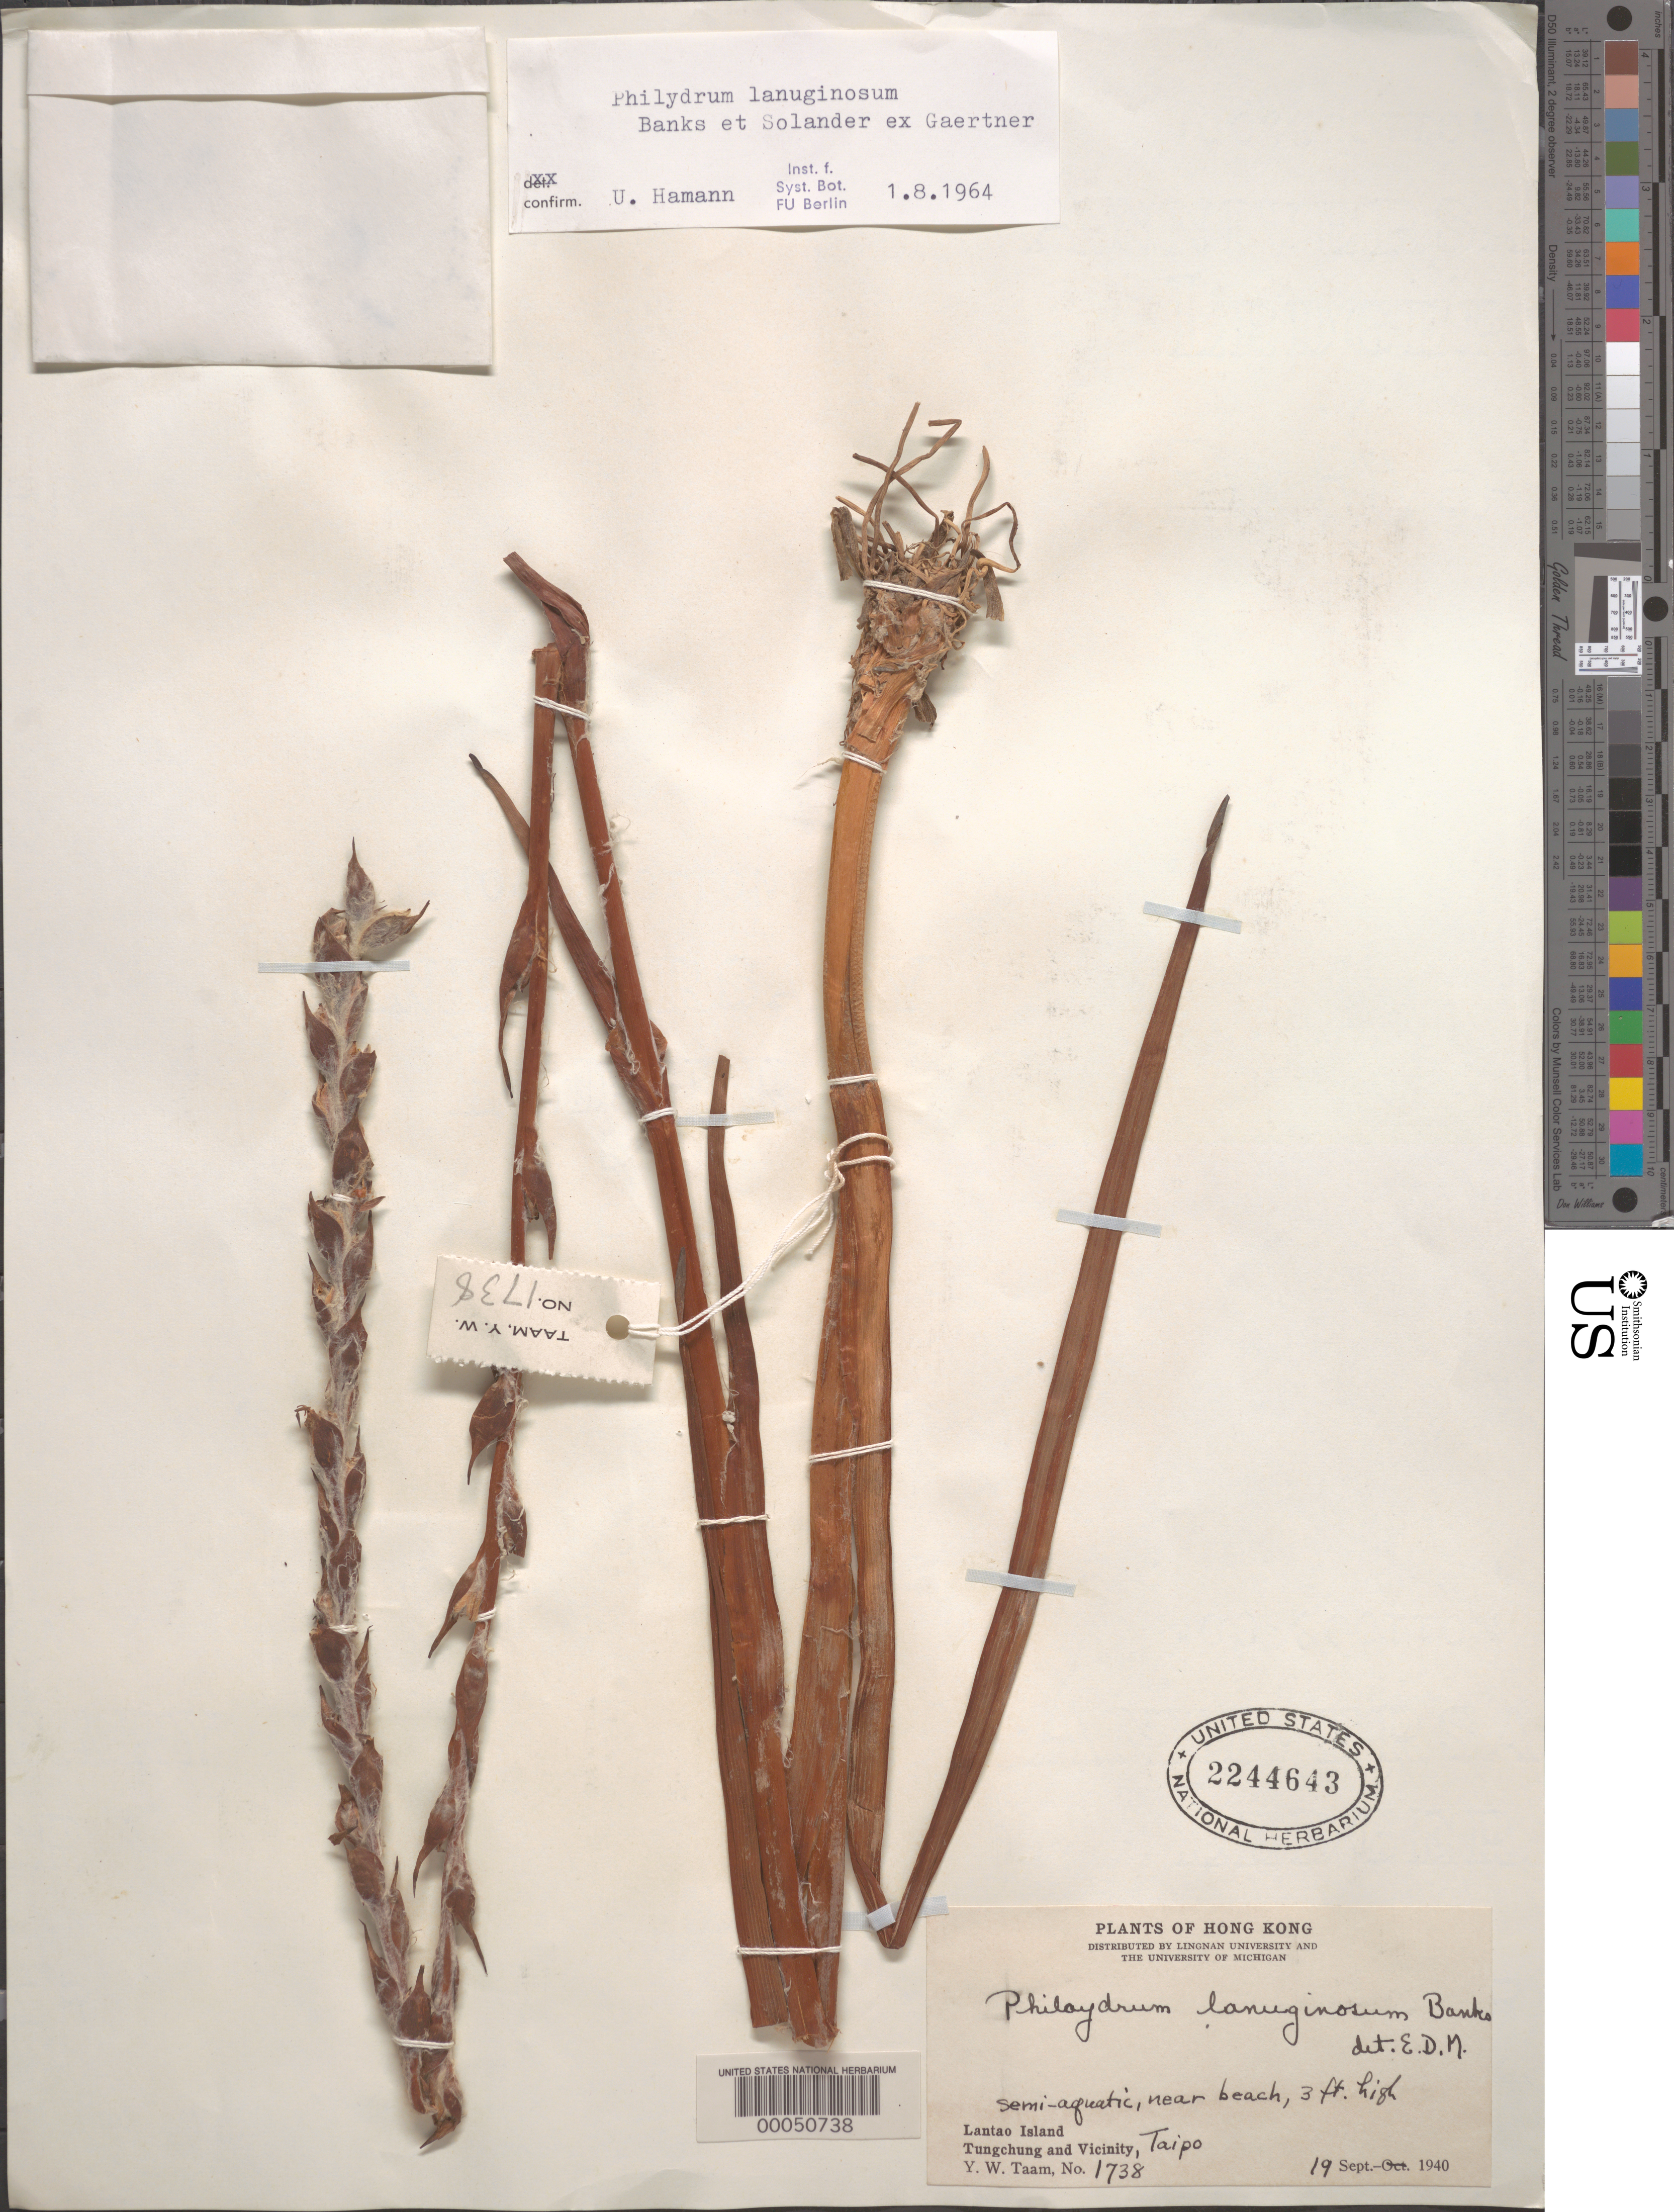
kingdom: Plantae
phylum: Tracheophyta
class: Liliopsida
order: Commelinales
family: Philydraceae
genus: Philydrum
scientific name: Philydrum lanuginosum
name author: Banks & Sol. ex Gaertn.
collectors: Y. W. Taam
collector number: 1738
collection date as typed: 19 Sep 1940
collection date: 1940-09-19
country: China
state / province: Hong Kong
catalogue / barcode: US 2244643